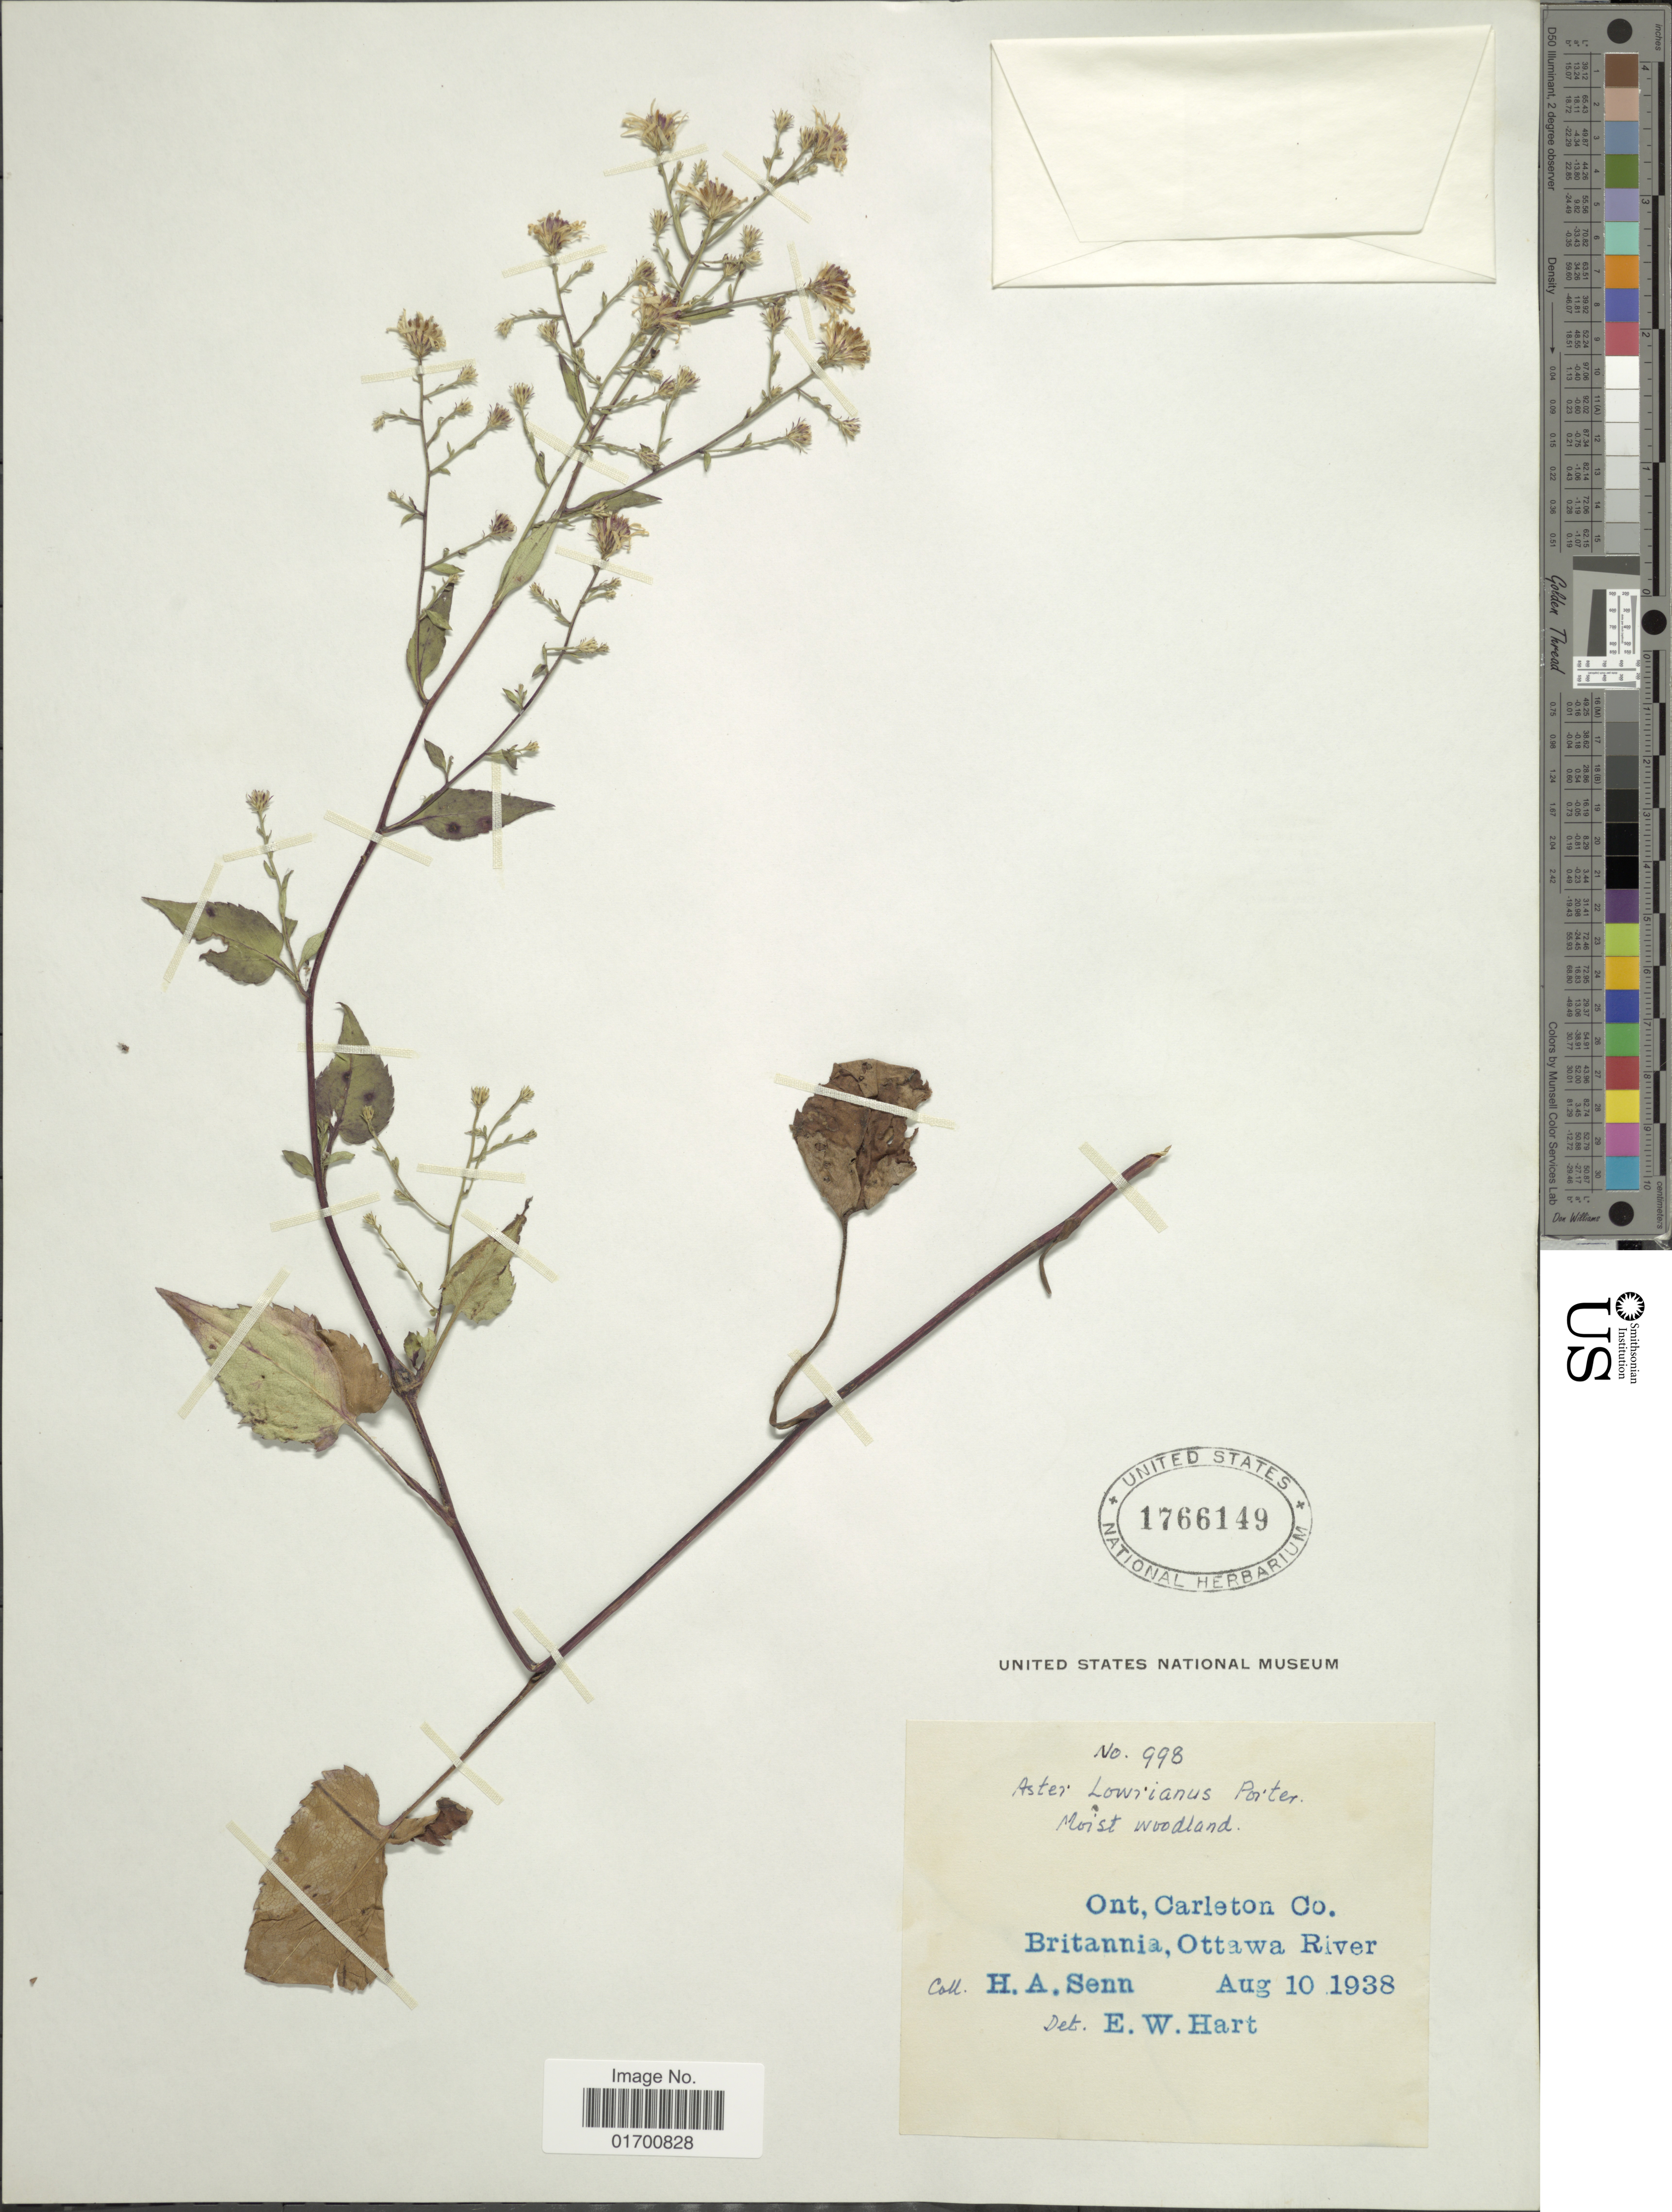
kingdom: Plantae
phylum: Tracheophyta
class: Magnoliopsida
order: Asterales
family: Asteraceae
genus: Symphyotrichum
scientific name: Symphyotrichum lowrieanum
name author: (Porter) G.L. Nesom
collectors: H. Senn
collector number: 998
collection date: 1938-08-10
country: Canada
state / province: Ontario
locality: Ont., Carleton Co., Britannia, Ottowa River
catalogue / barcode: US 1766149